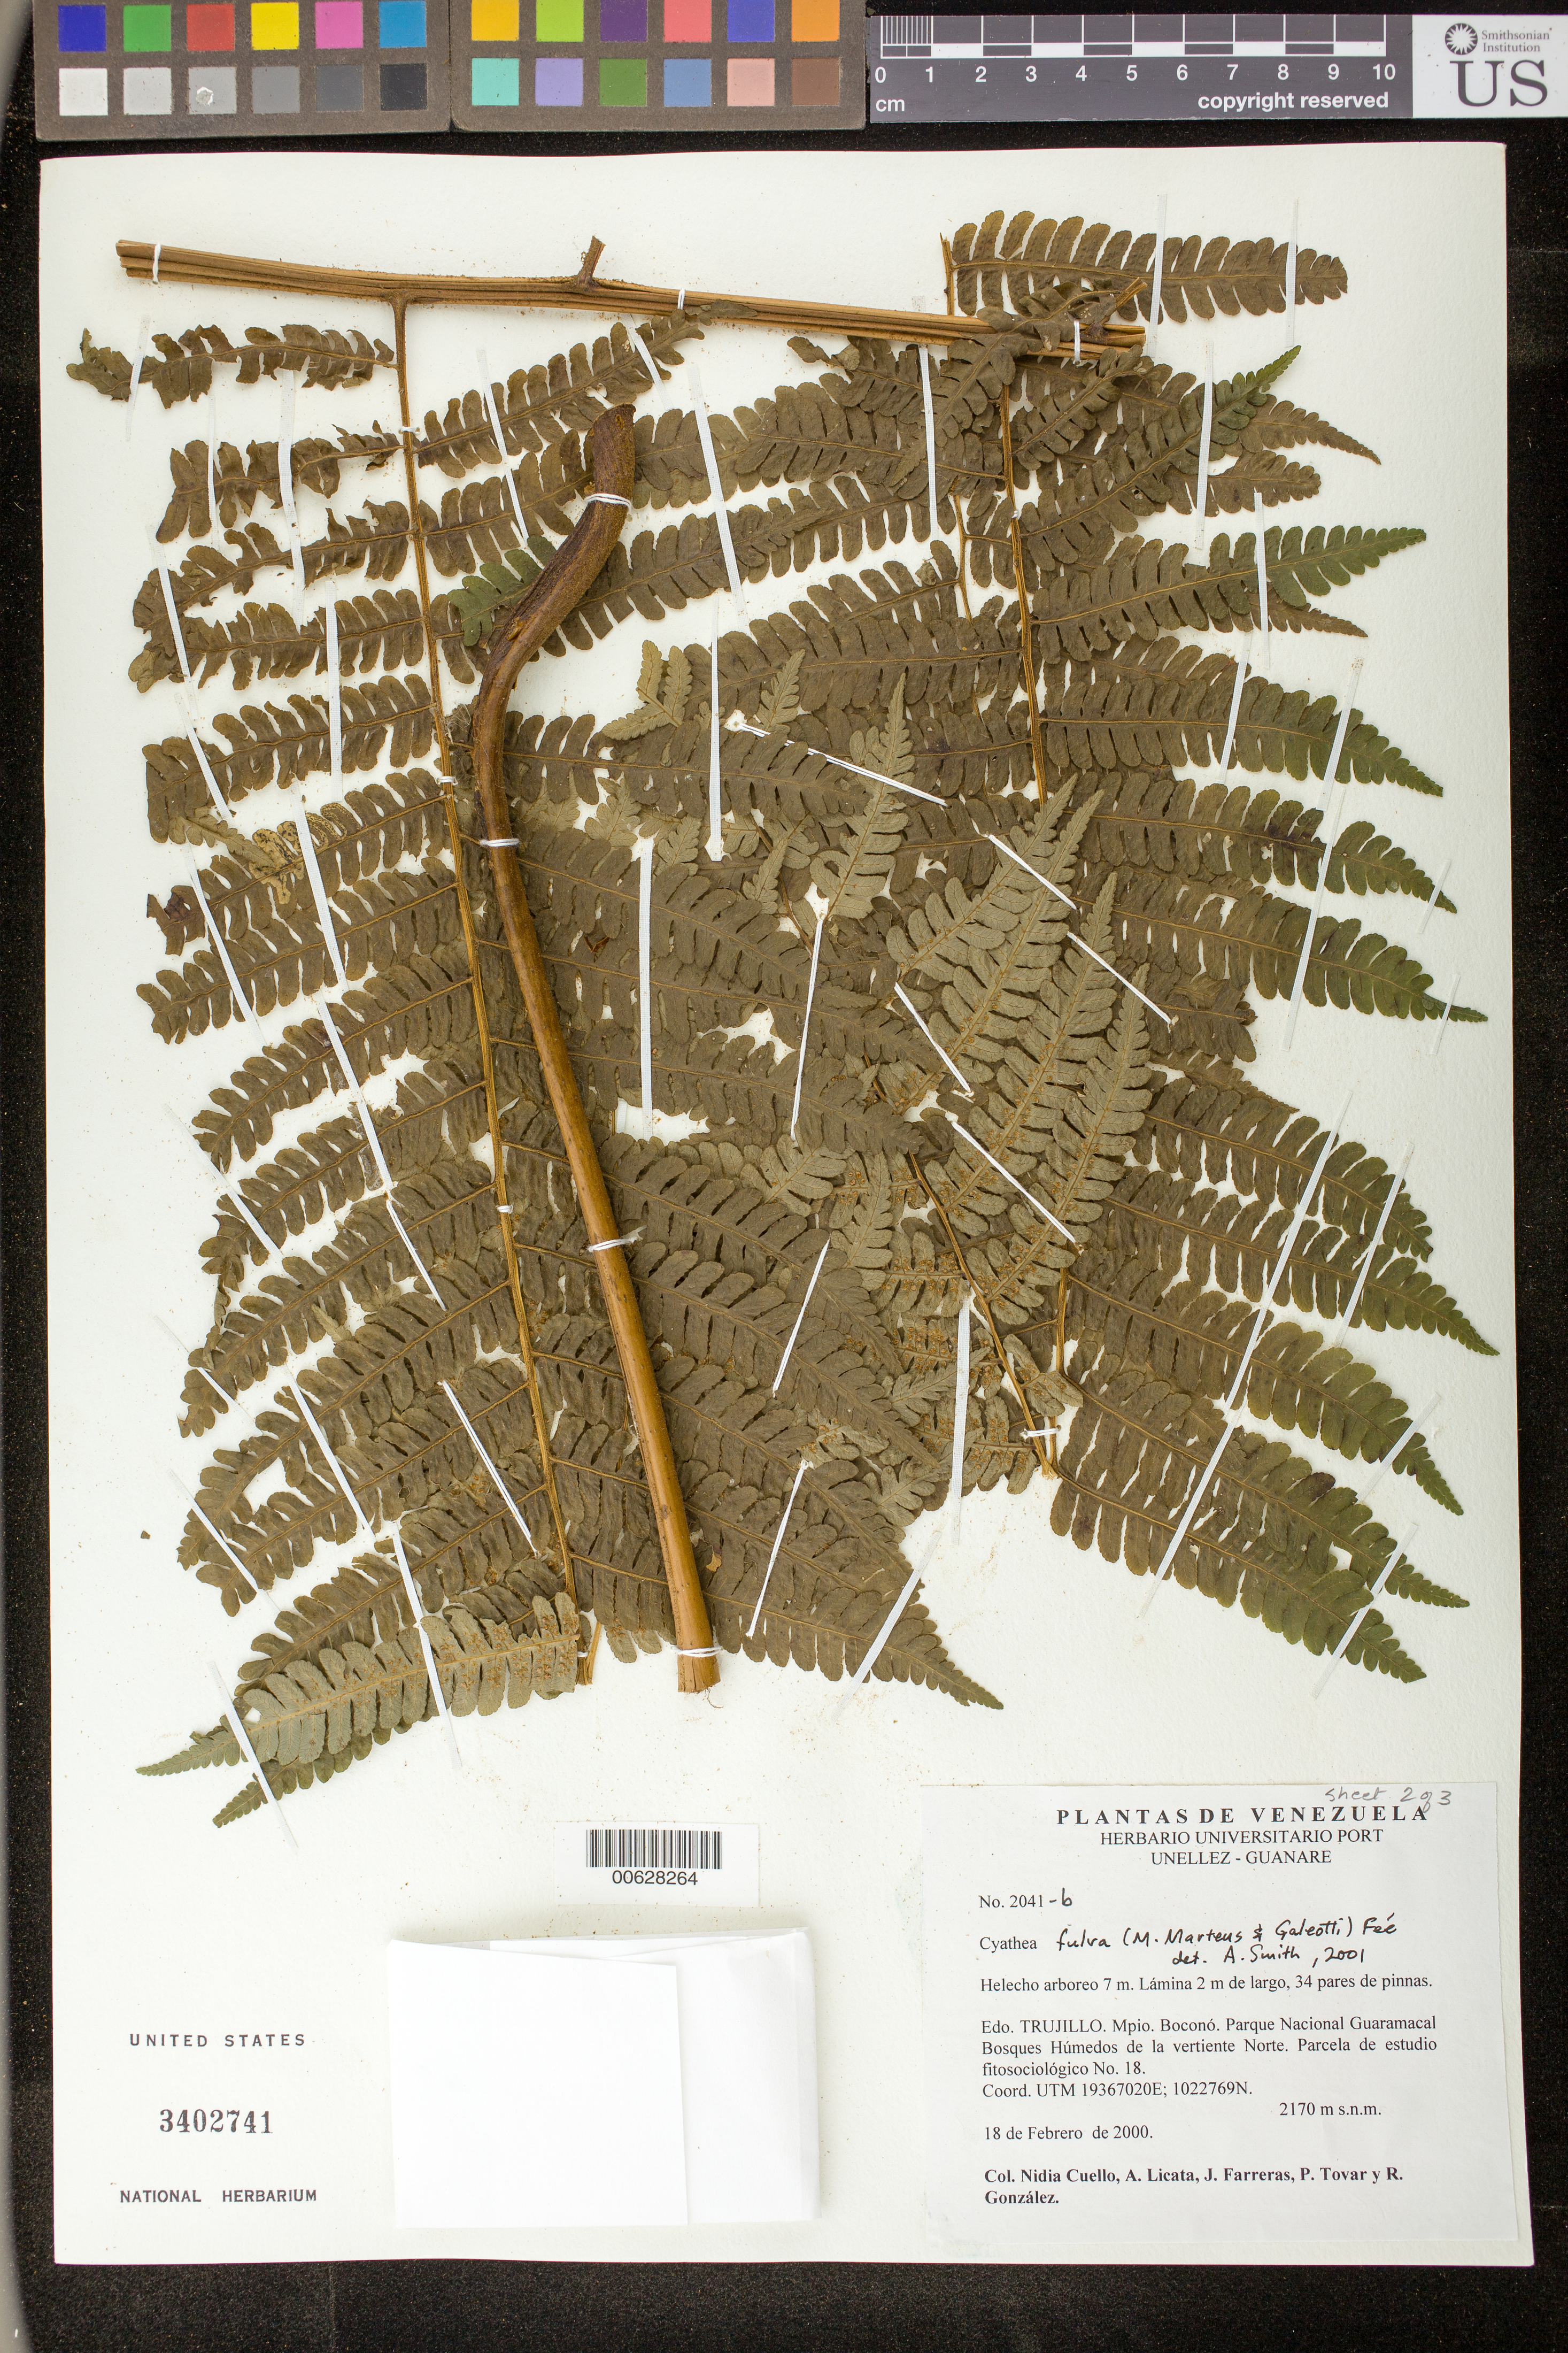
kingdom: Plantae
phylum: Tracheophyta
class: Polypodiopsida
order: Cyatheales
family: Cyatheaceae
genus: Cyathea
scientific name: Cyathea fulva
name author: (M. Martens & Galeotti) Fée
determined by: Smith, Alan R., (UC)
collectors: N. L. Cuello, A. Licata, J. Farreras, P. Tovar & R. González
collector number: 2041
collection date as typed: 18 Feb 2000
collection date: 2000-02-18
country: Venezuela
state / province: Trujillo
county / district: Boconó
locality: Parque Nacional Guaramacal, vertiente N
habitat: Bosques húmedos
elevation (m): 2170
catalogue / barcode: US 3402741